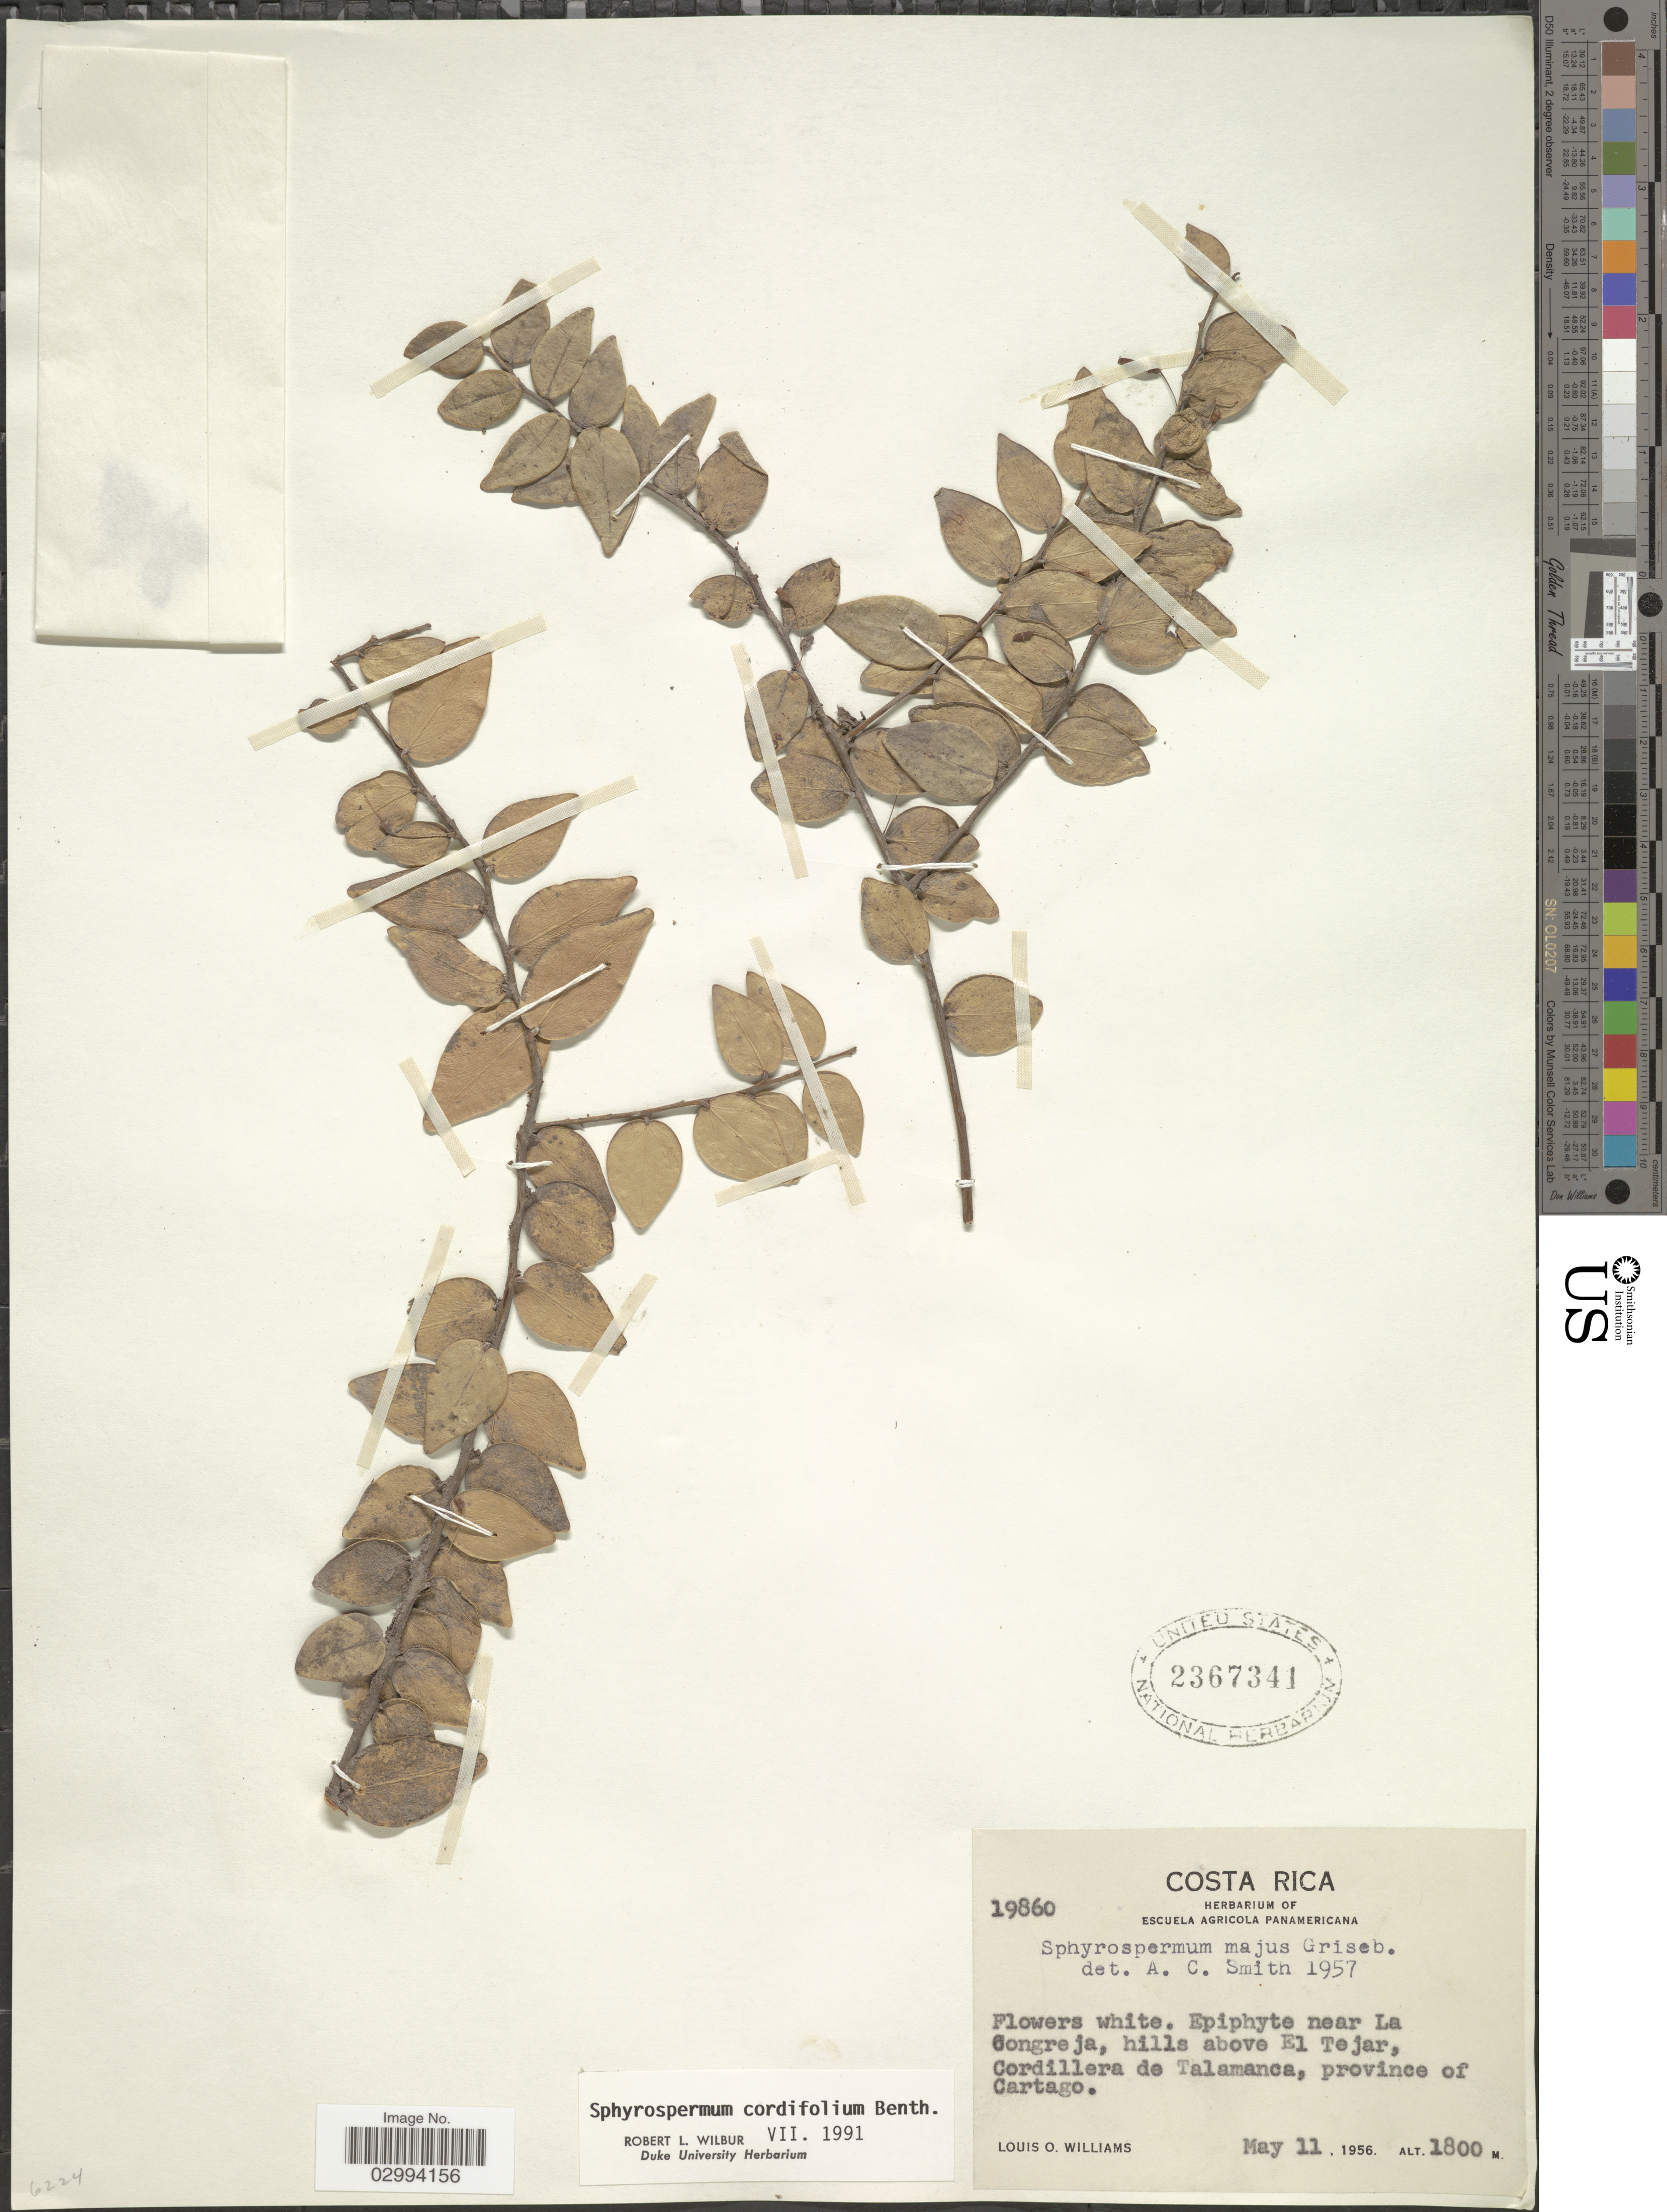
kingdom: Plantae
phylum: Tracheophyta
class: Magnoliopsida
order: Ericales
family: Ericaceae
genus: Sphyrospermum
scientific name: Sphyrospermum cordifolium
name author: Benth.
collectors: L. O. Williams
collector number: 19860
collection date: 1956-05-11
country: Costa Rica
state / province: Cartago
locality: Near La Congreja, hills above El Tejar, Cordillera de Talamanca.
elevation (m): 1800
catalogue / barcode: US 2367341